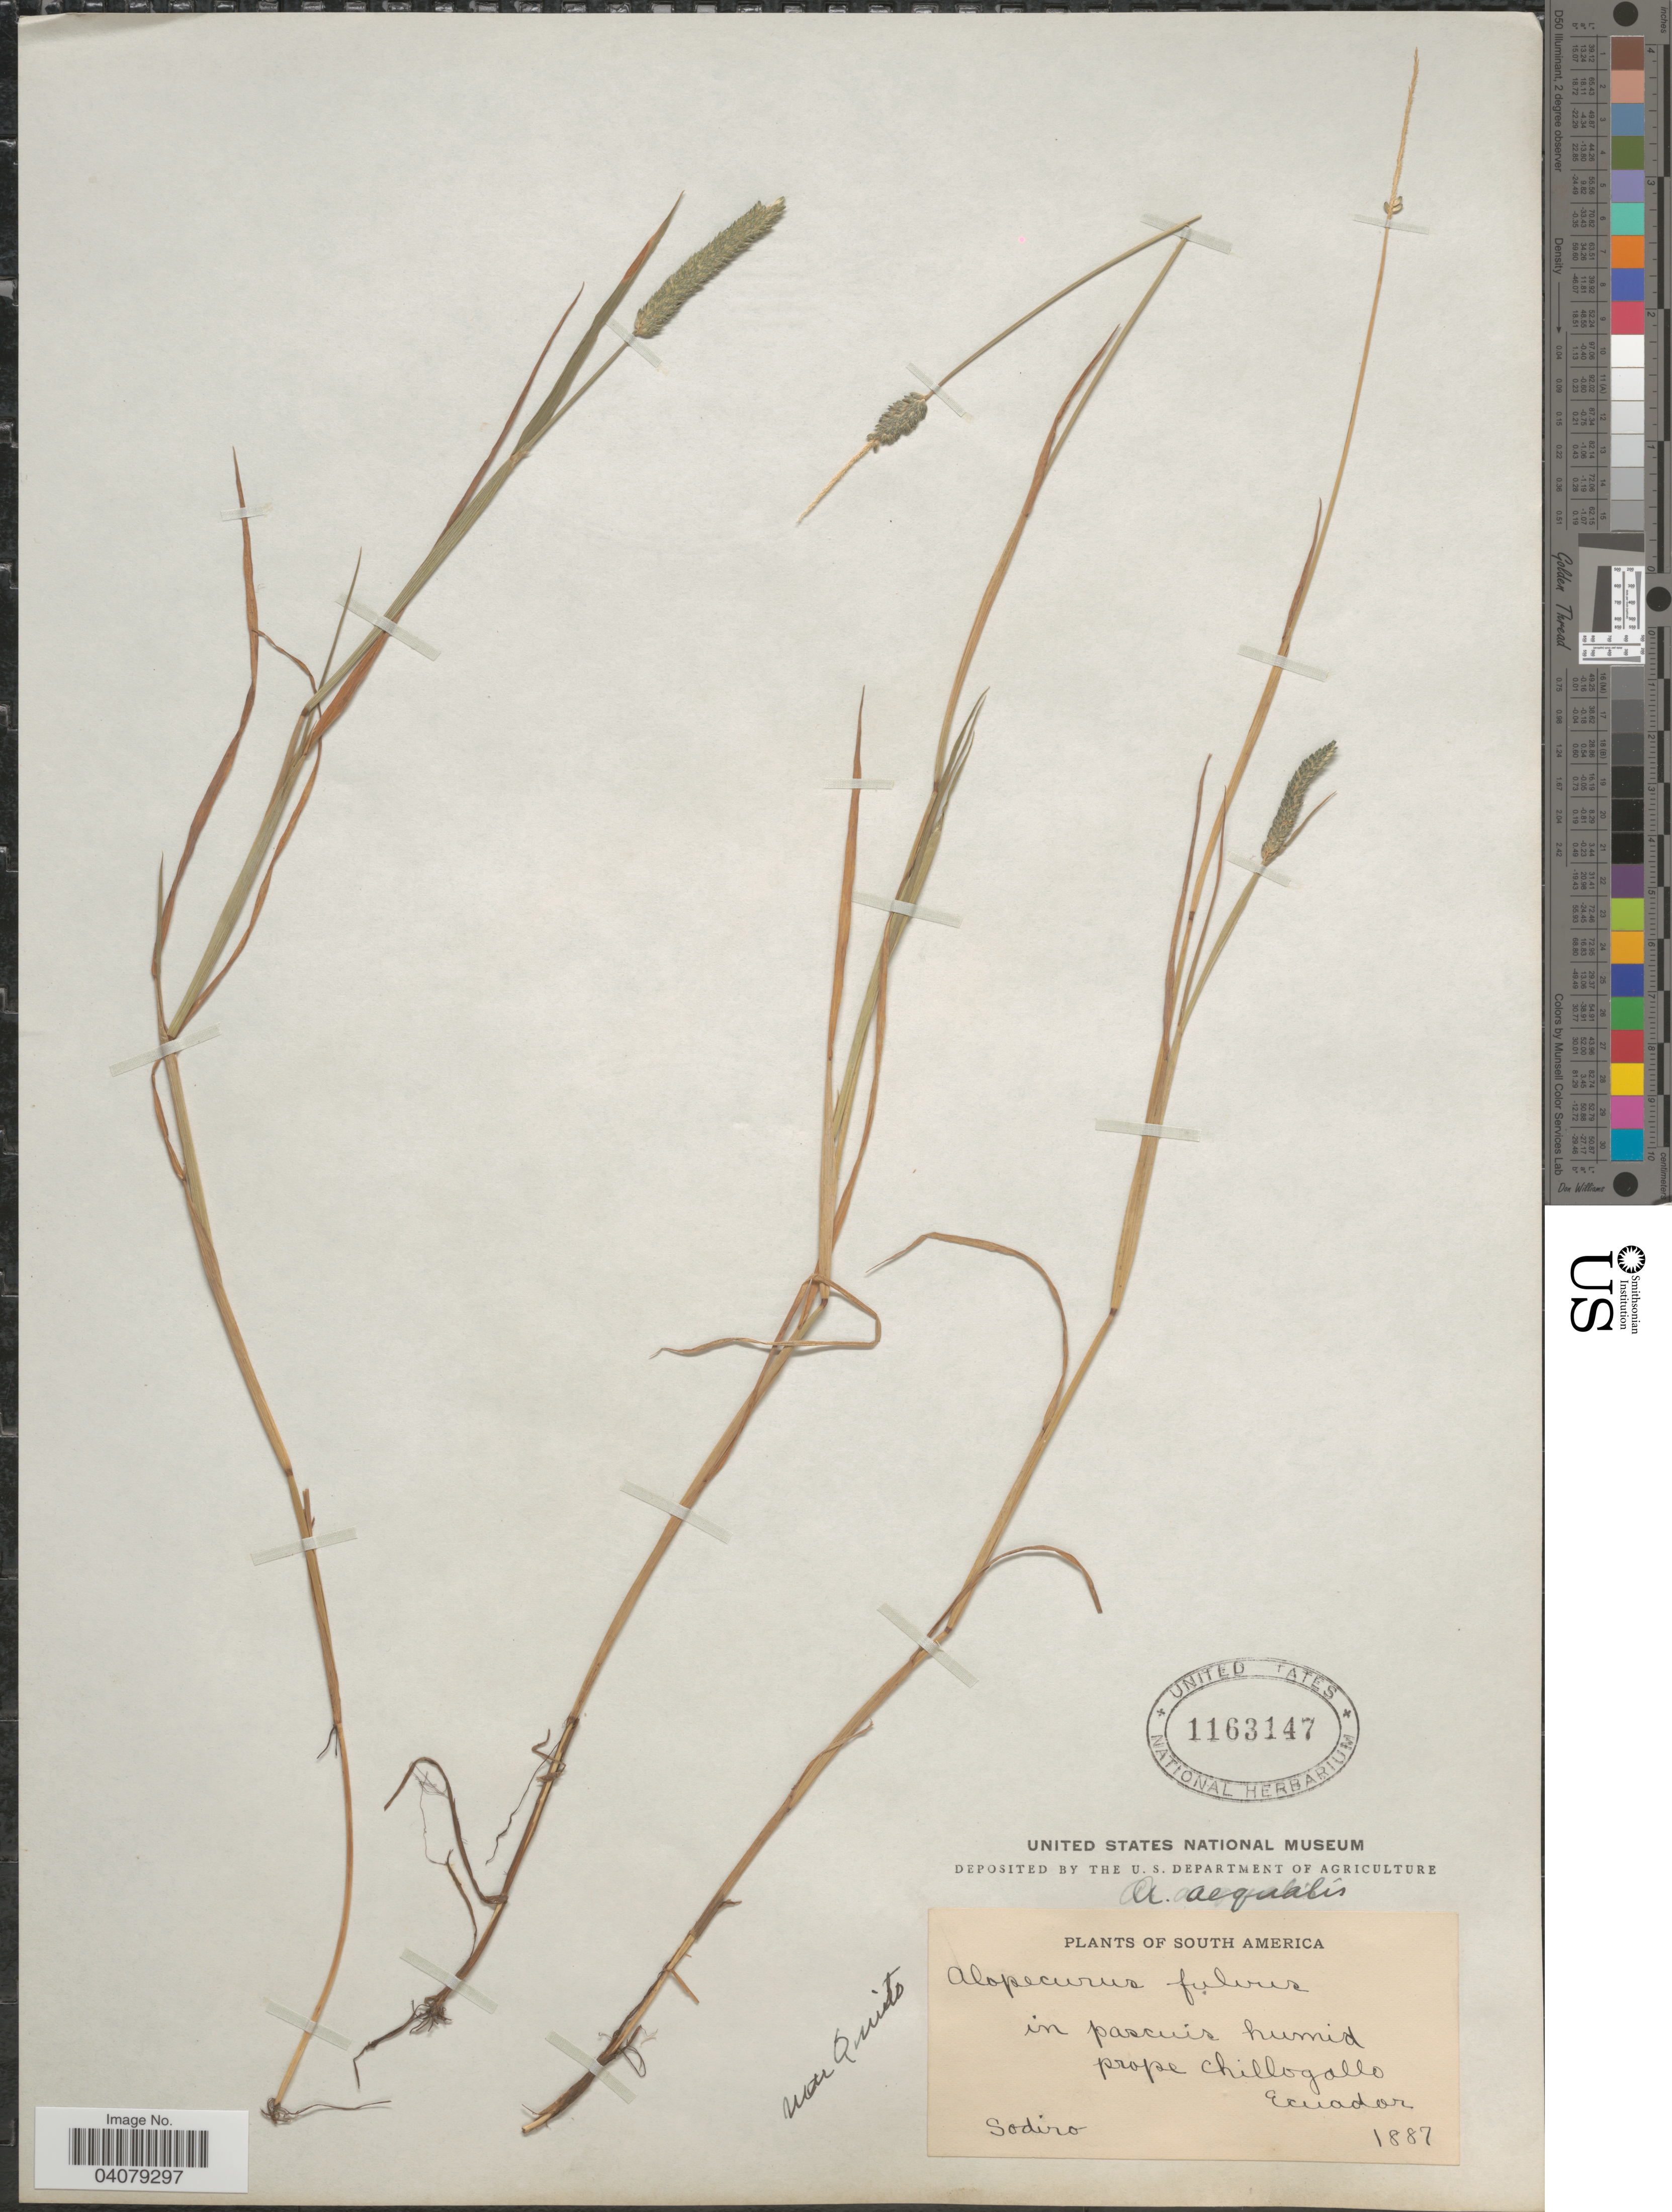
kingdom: Plantae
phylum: Tracheophyta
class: Liliopsida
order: Poales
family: Poaceae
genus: Alopecurus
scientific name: Alopecurus aequalis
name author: Sobol.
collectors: Sodiro, --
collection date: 1887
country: Ecuador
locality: In pascuis humid prope Chillogallo. Near Quito.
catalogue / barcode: US 1163147